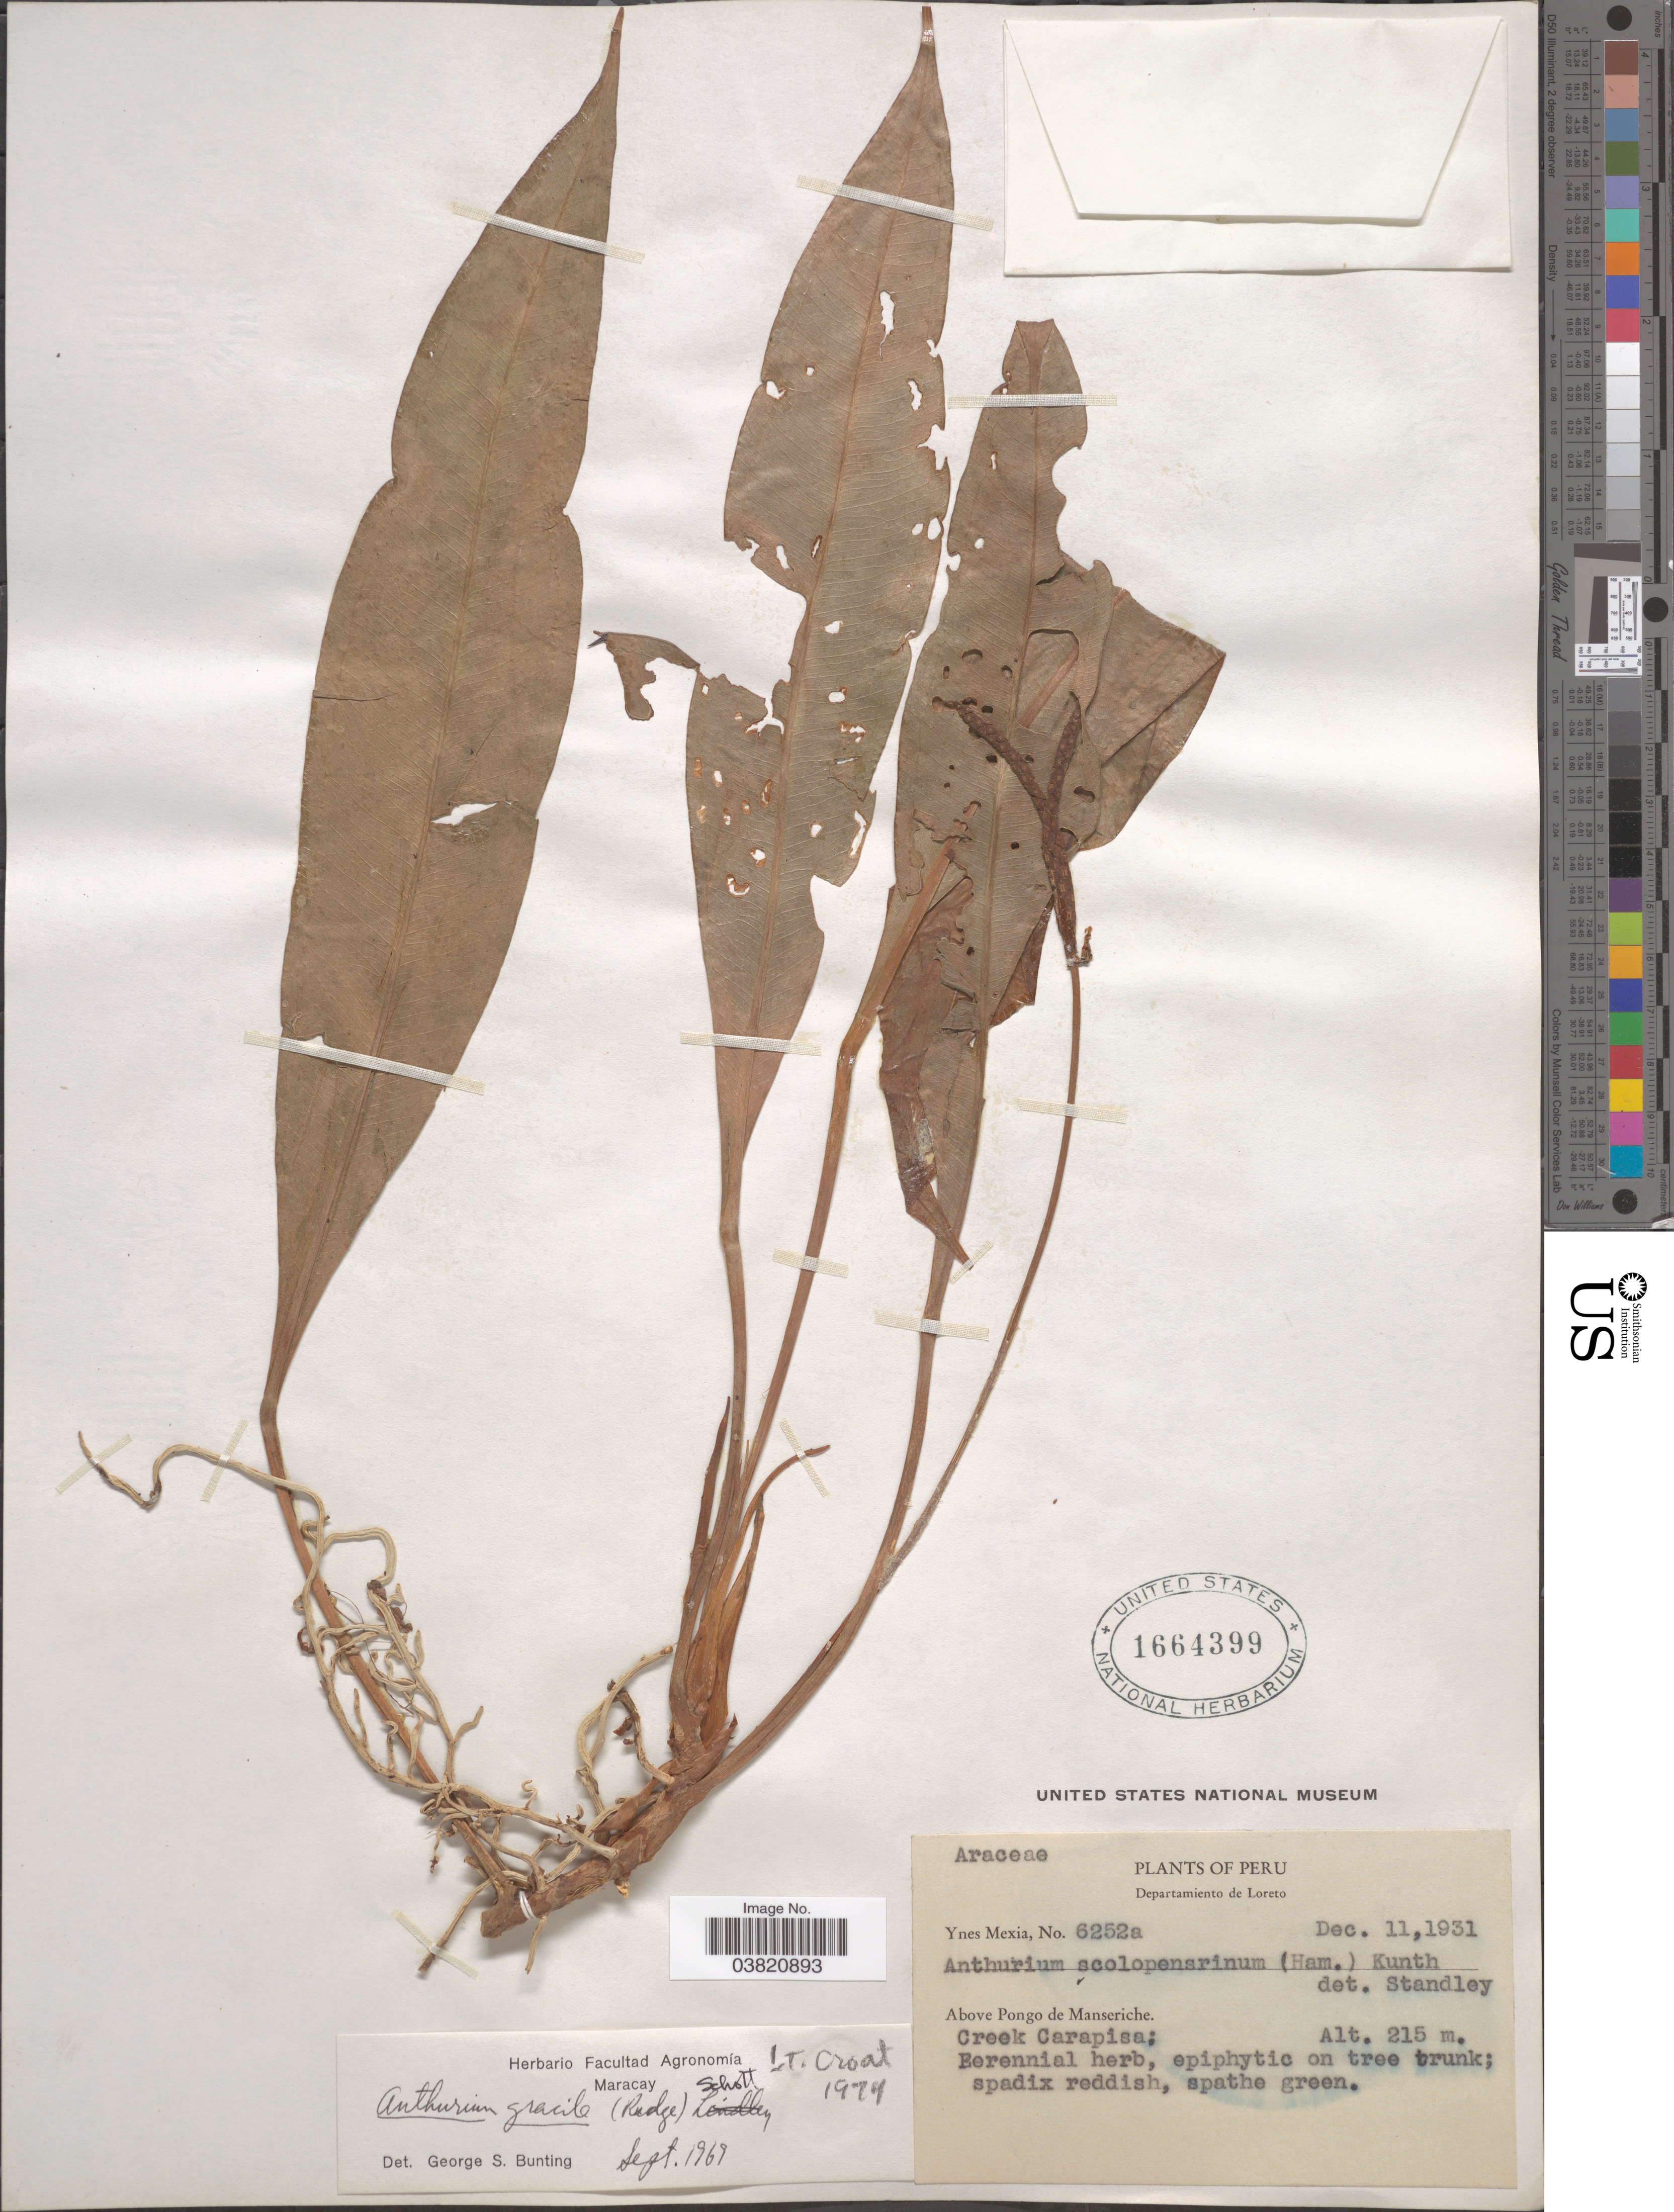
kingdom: Plantae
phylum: Tracheophyta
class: Liliopsida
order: Alismatales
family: Araceae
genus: Anthurium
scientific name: Anthurium gracile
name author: (Rudge) Schott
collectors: Y. Mexia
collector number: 6252a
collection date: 1931-12-11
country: Peru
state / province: Loreto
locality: Departamiento de Loreto. Above Pongo de Manseriche. Creek Carapisa.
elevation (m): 215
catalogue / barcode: US 1664399